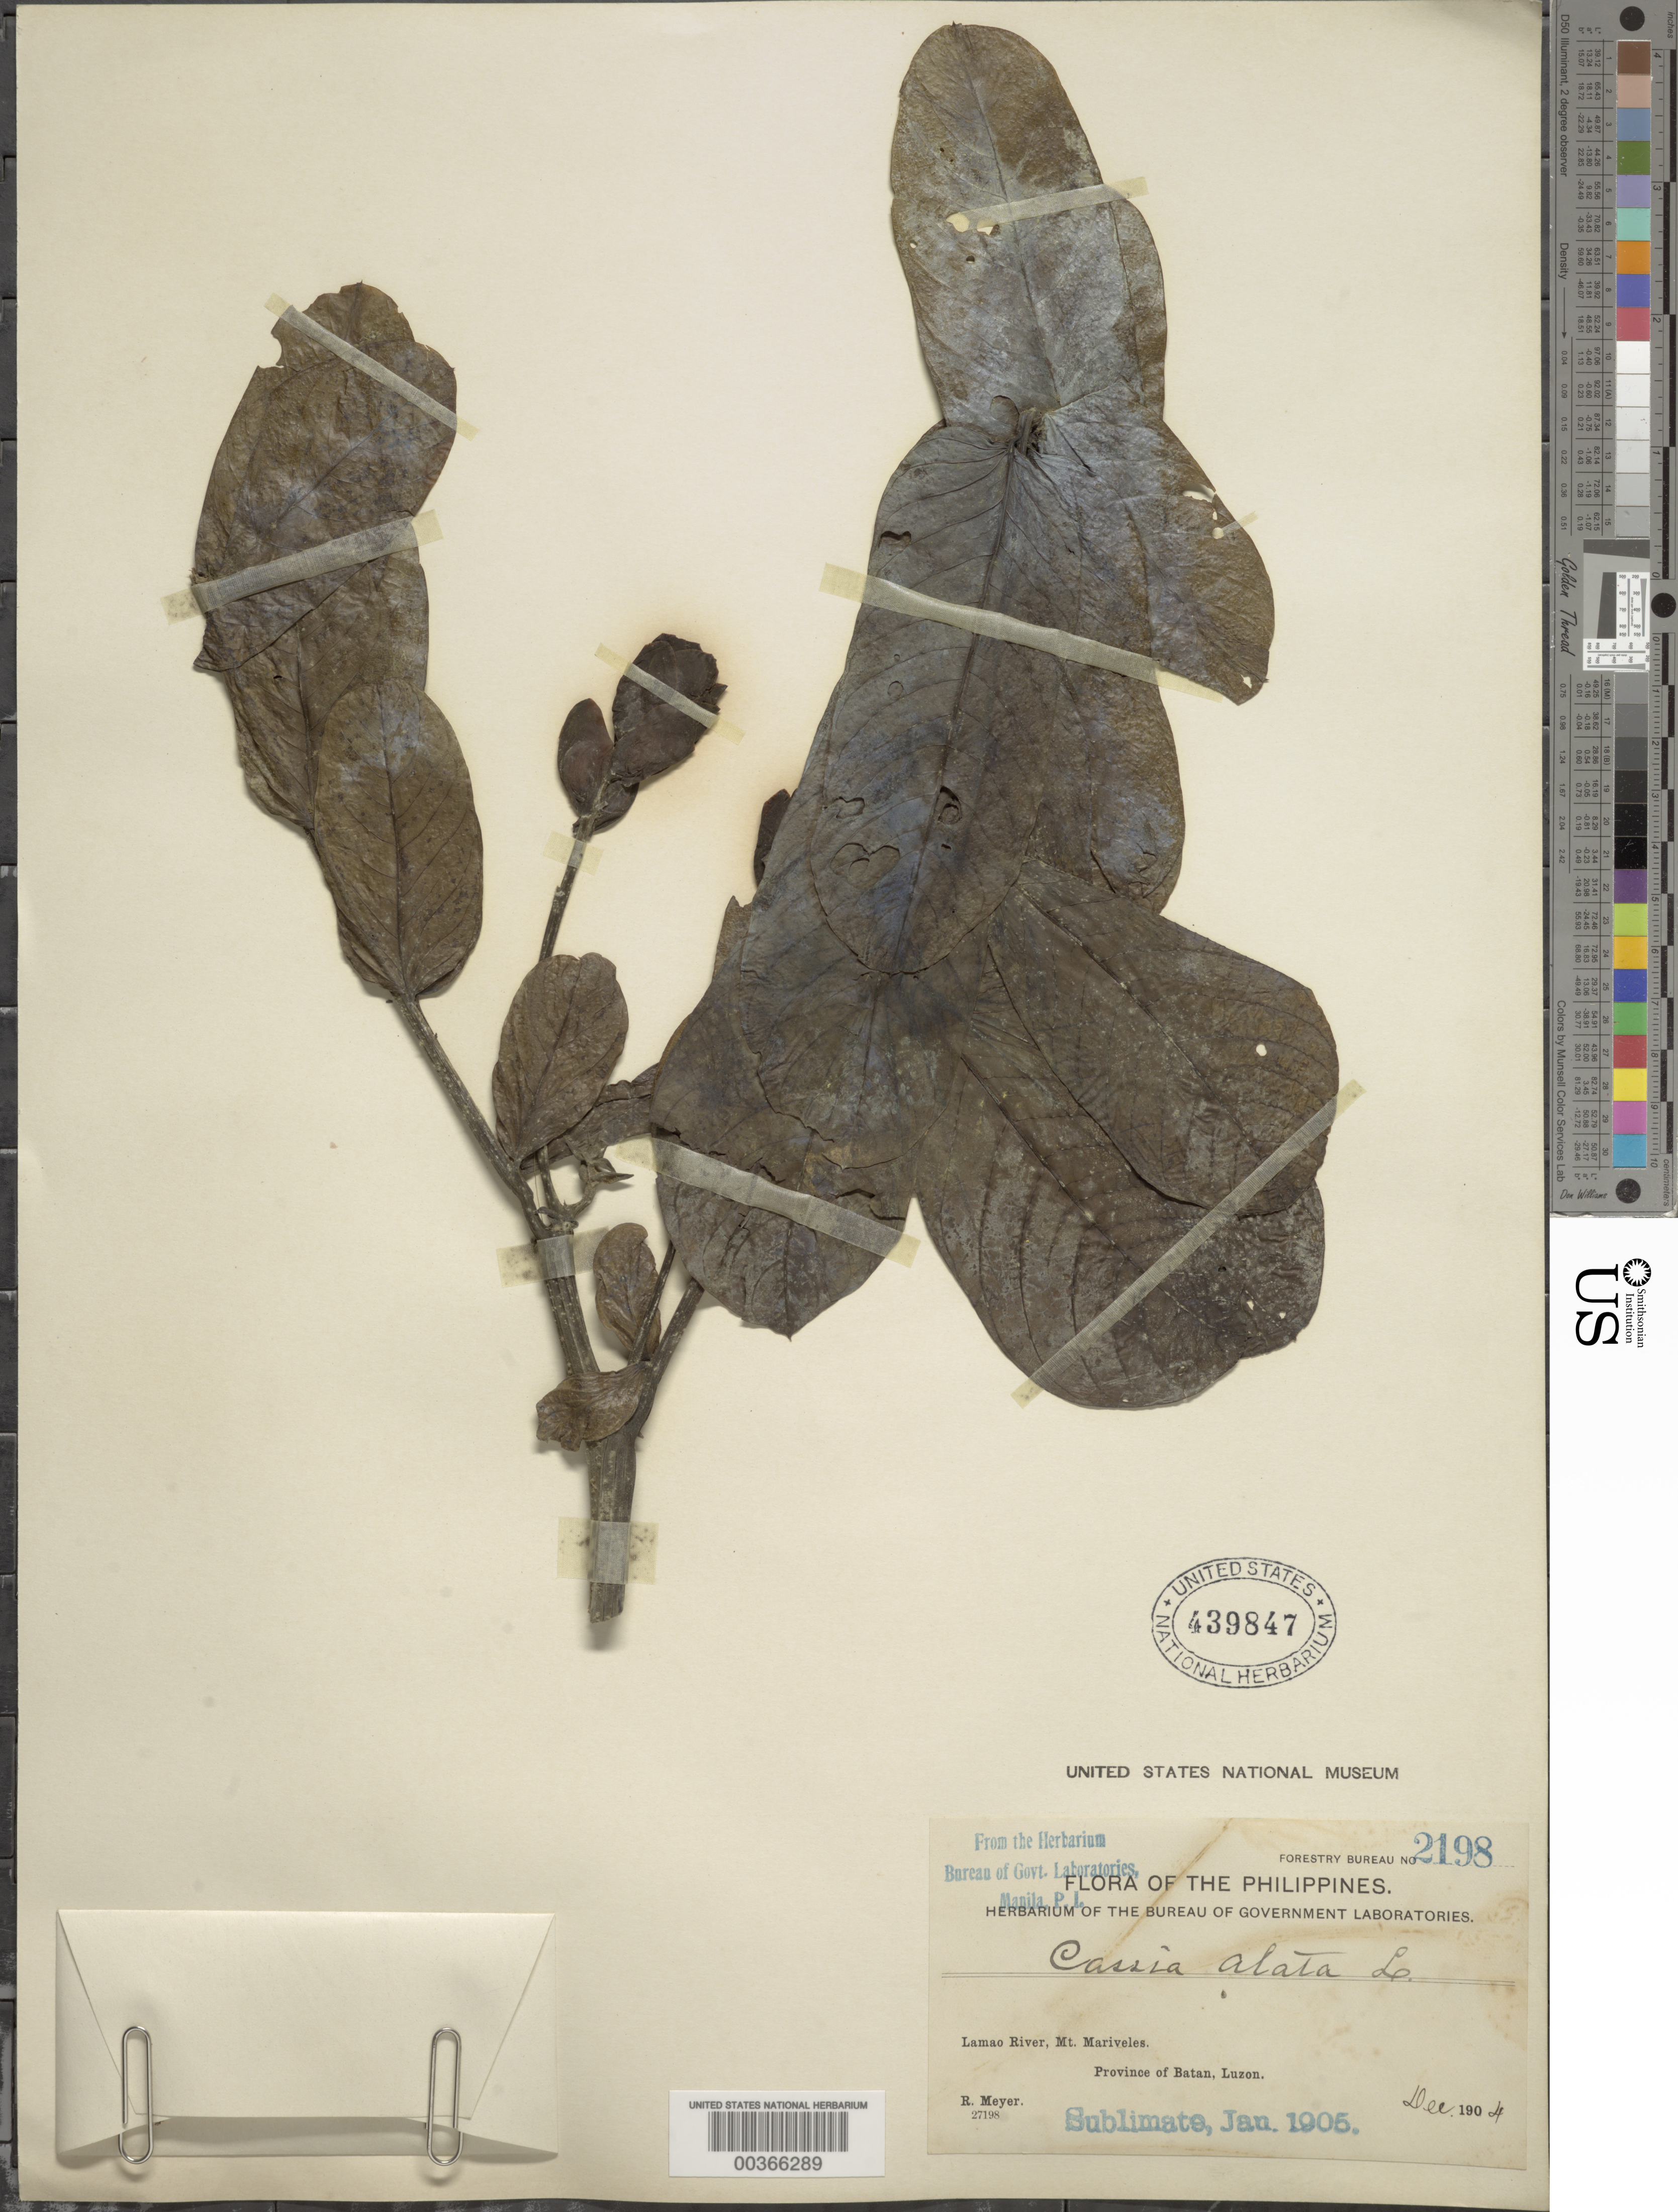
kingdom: Plantae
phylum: Tracheophyta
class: Magnoliopsida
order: Fabales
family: Fabaceae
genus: Senna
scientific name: Senna alata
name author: (L.) Roxb.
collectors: R. Meyer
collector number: Forestry Bureau No. 2198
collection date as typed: Dec 1904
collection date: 1904-12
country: Philippines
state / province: Central Luzon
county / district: Bataan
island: Luzon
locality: Lamao River, Mt. Mariveles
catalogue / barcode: US 439847